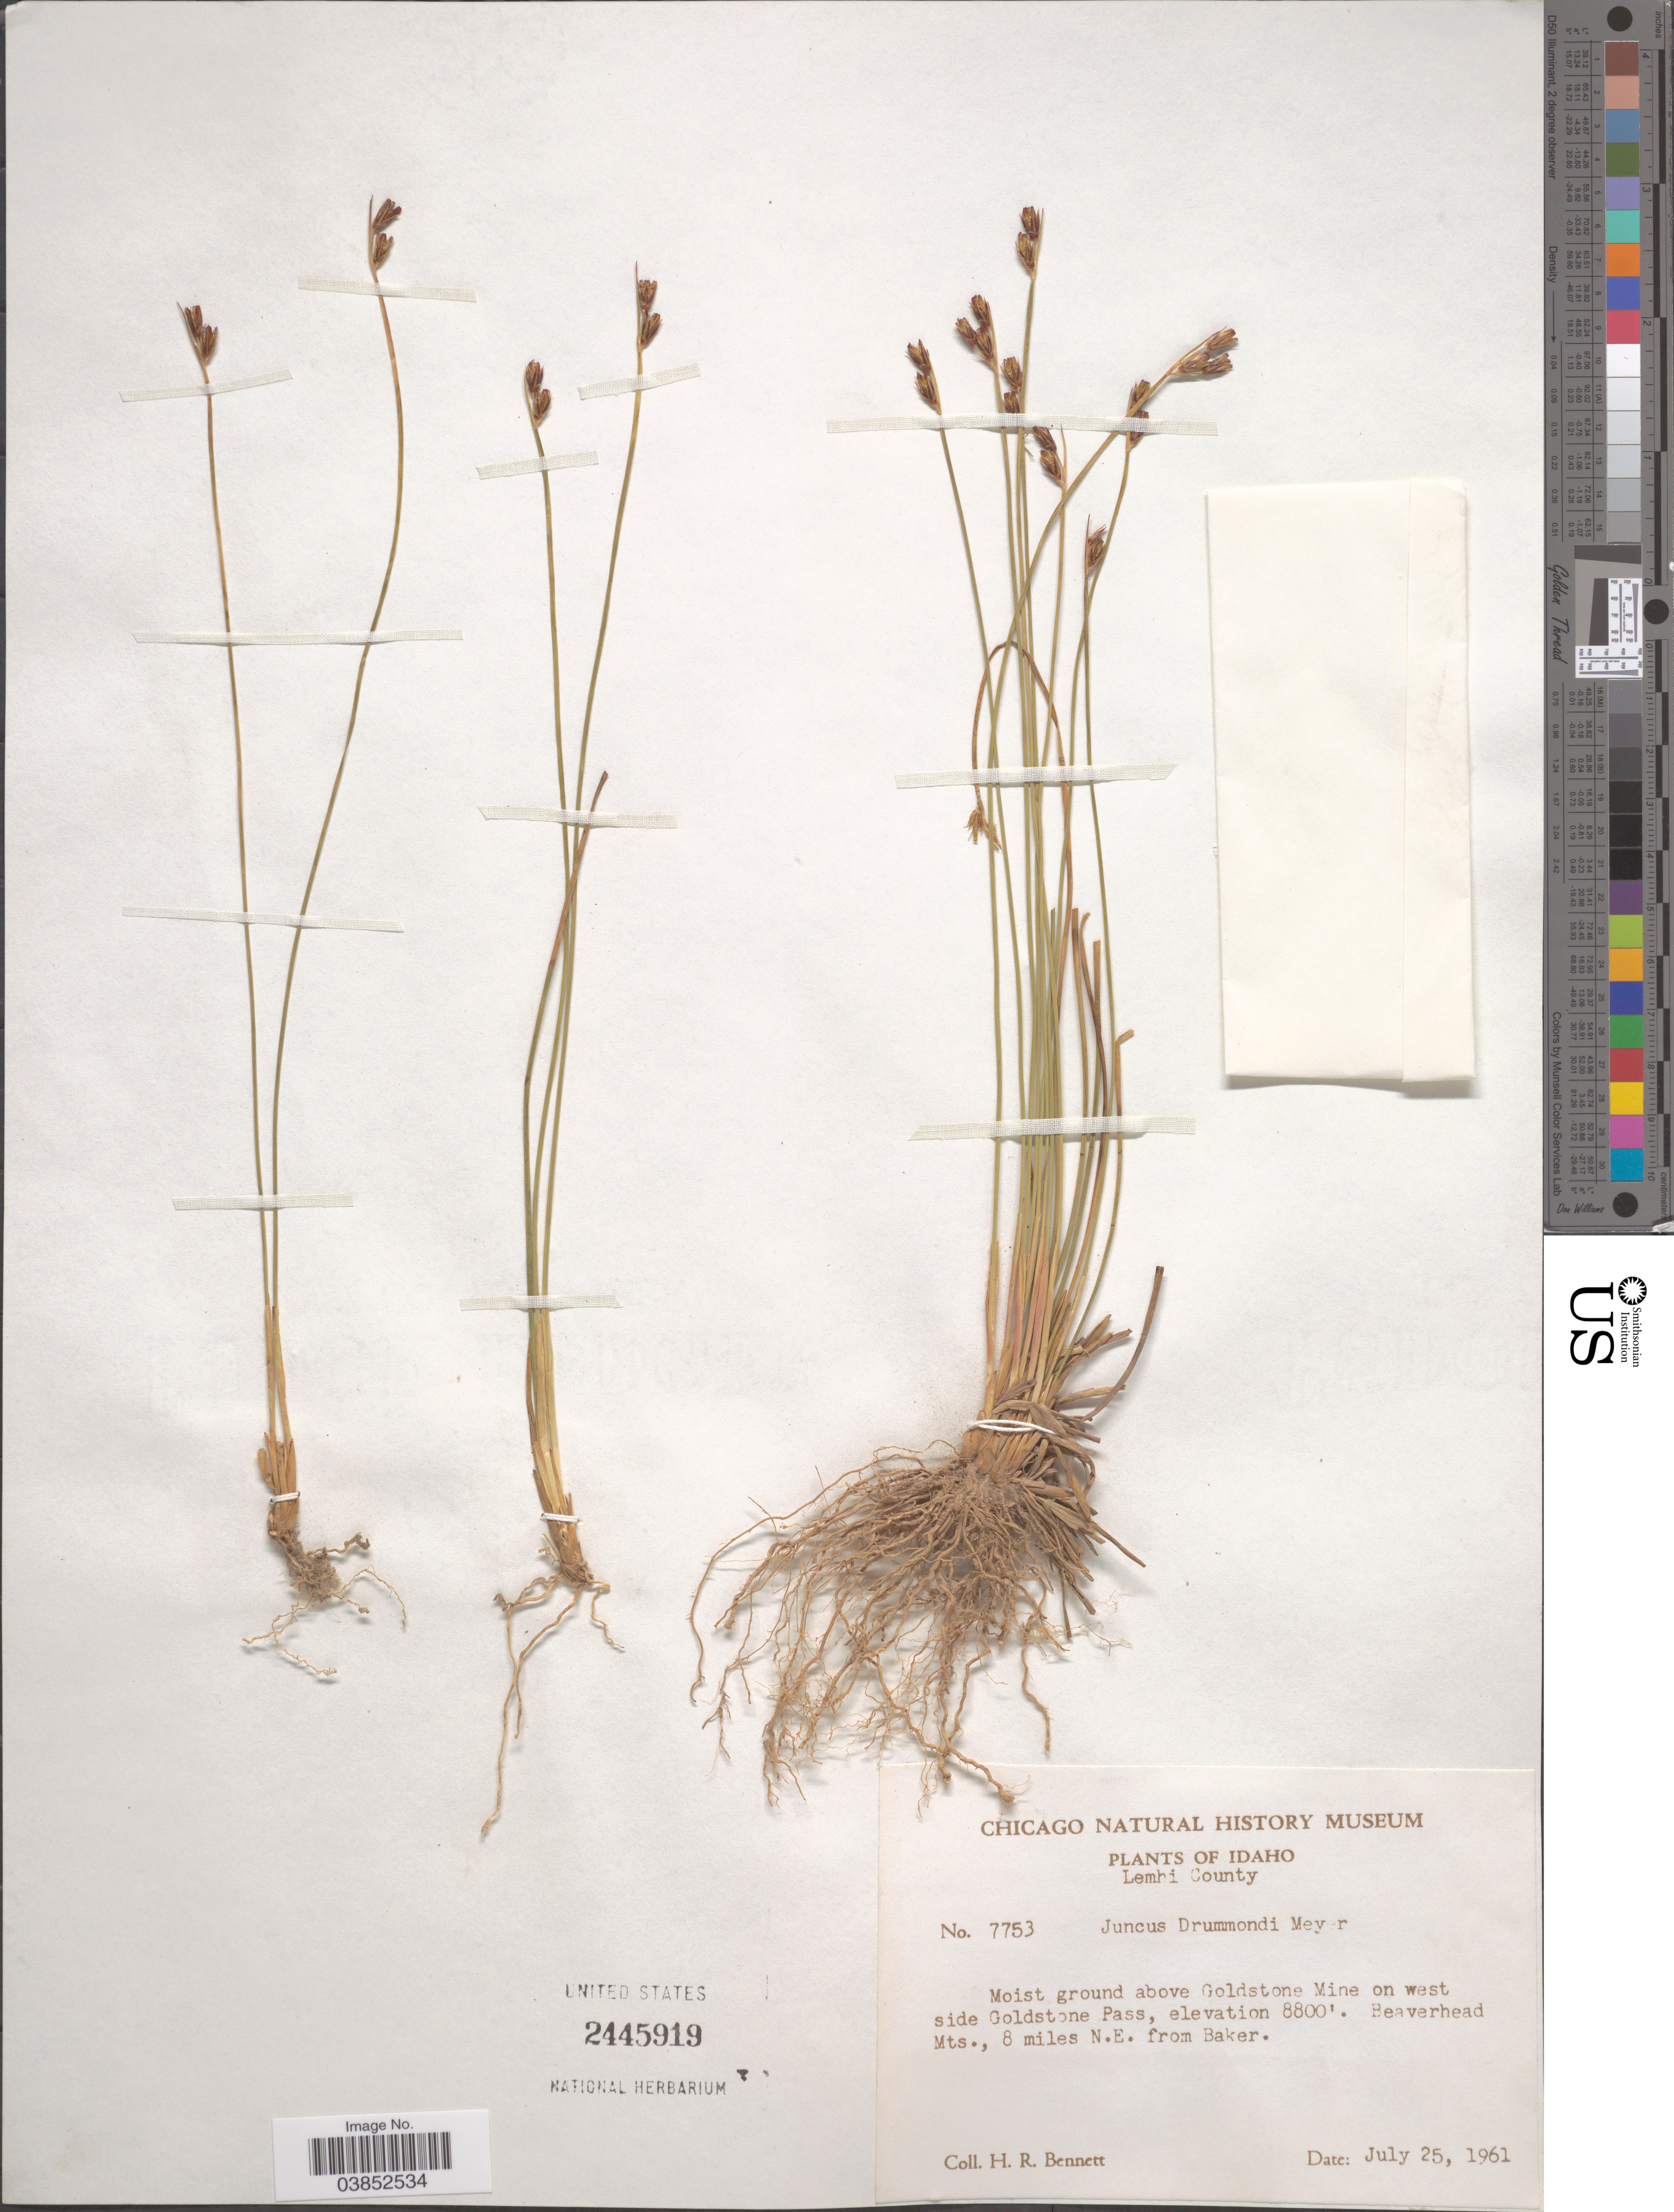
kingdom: Plantae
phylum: Tracheophyta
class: Liliopsida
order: Poales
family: Juncaceae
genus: Juncus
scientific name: Juncus drummondii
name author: E. Mey.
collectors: H. R. Bennett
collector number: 7753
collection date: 1961-07-25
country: United States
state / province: Idaho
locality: Lemhi County. Above Goldstone Mine on west side of Goldstone Pass. Beaverhead Mts., 8 miles N.E. from Baker.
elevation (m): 2682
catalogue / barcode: US 2445919